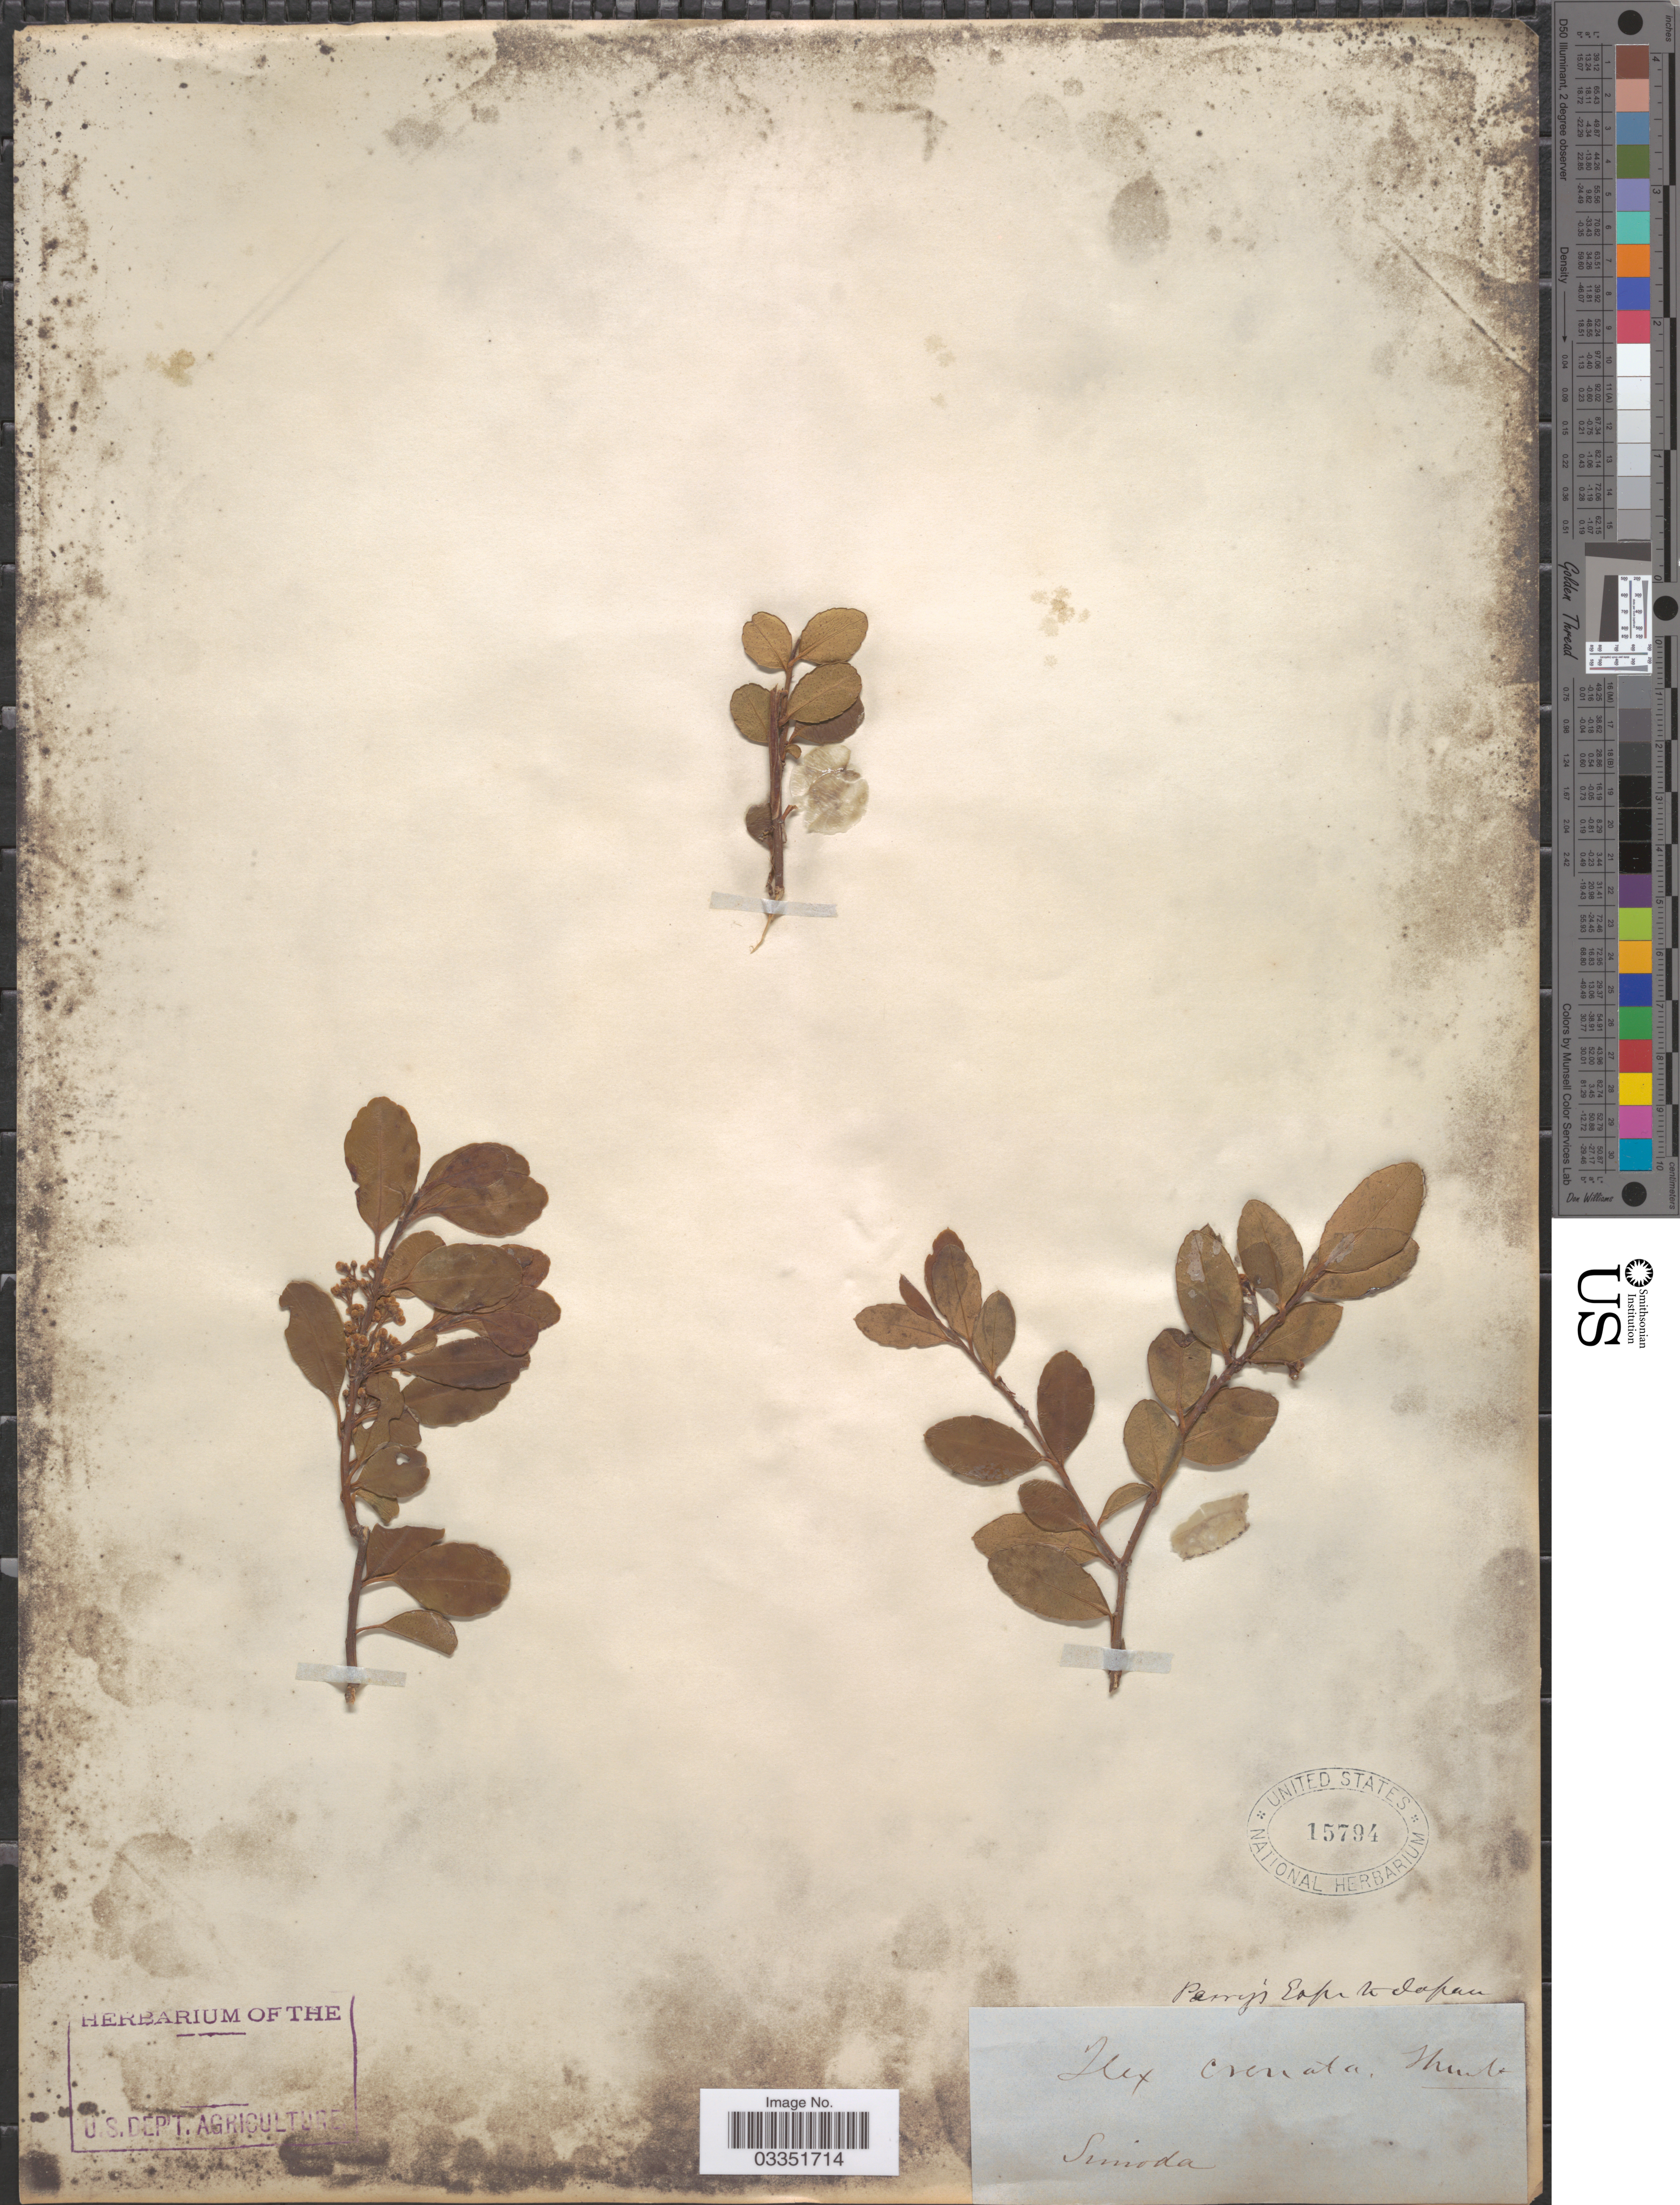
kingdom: Plantae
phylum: Tracheophyta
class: Magnoliopsida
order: Aquifoliales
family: Aquifoliaceae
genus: Ilex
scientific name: Ilex crenata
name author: Thunb.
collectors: Simoda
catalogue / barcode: US 15794